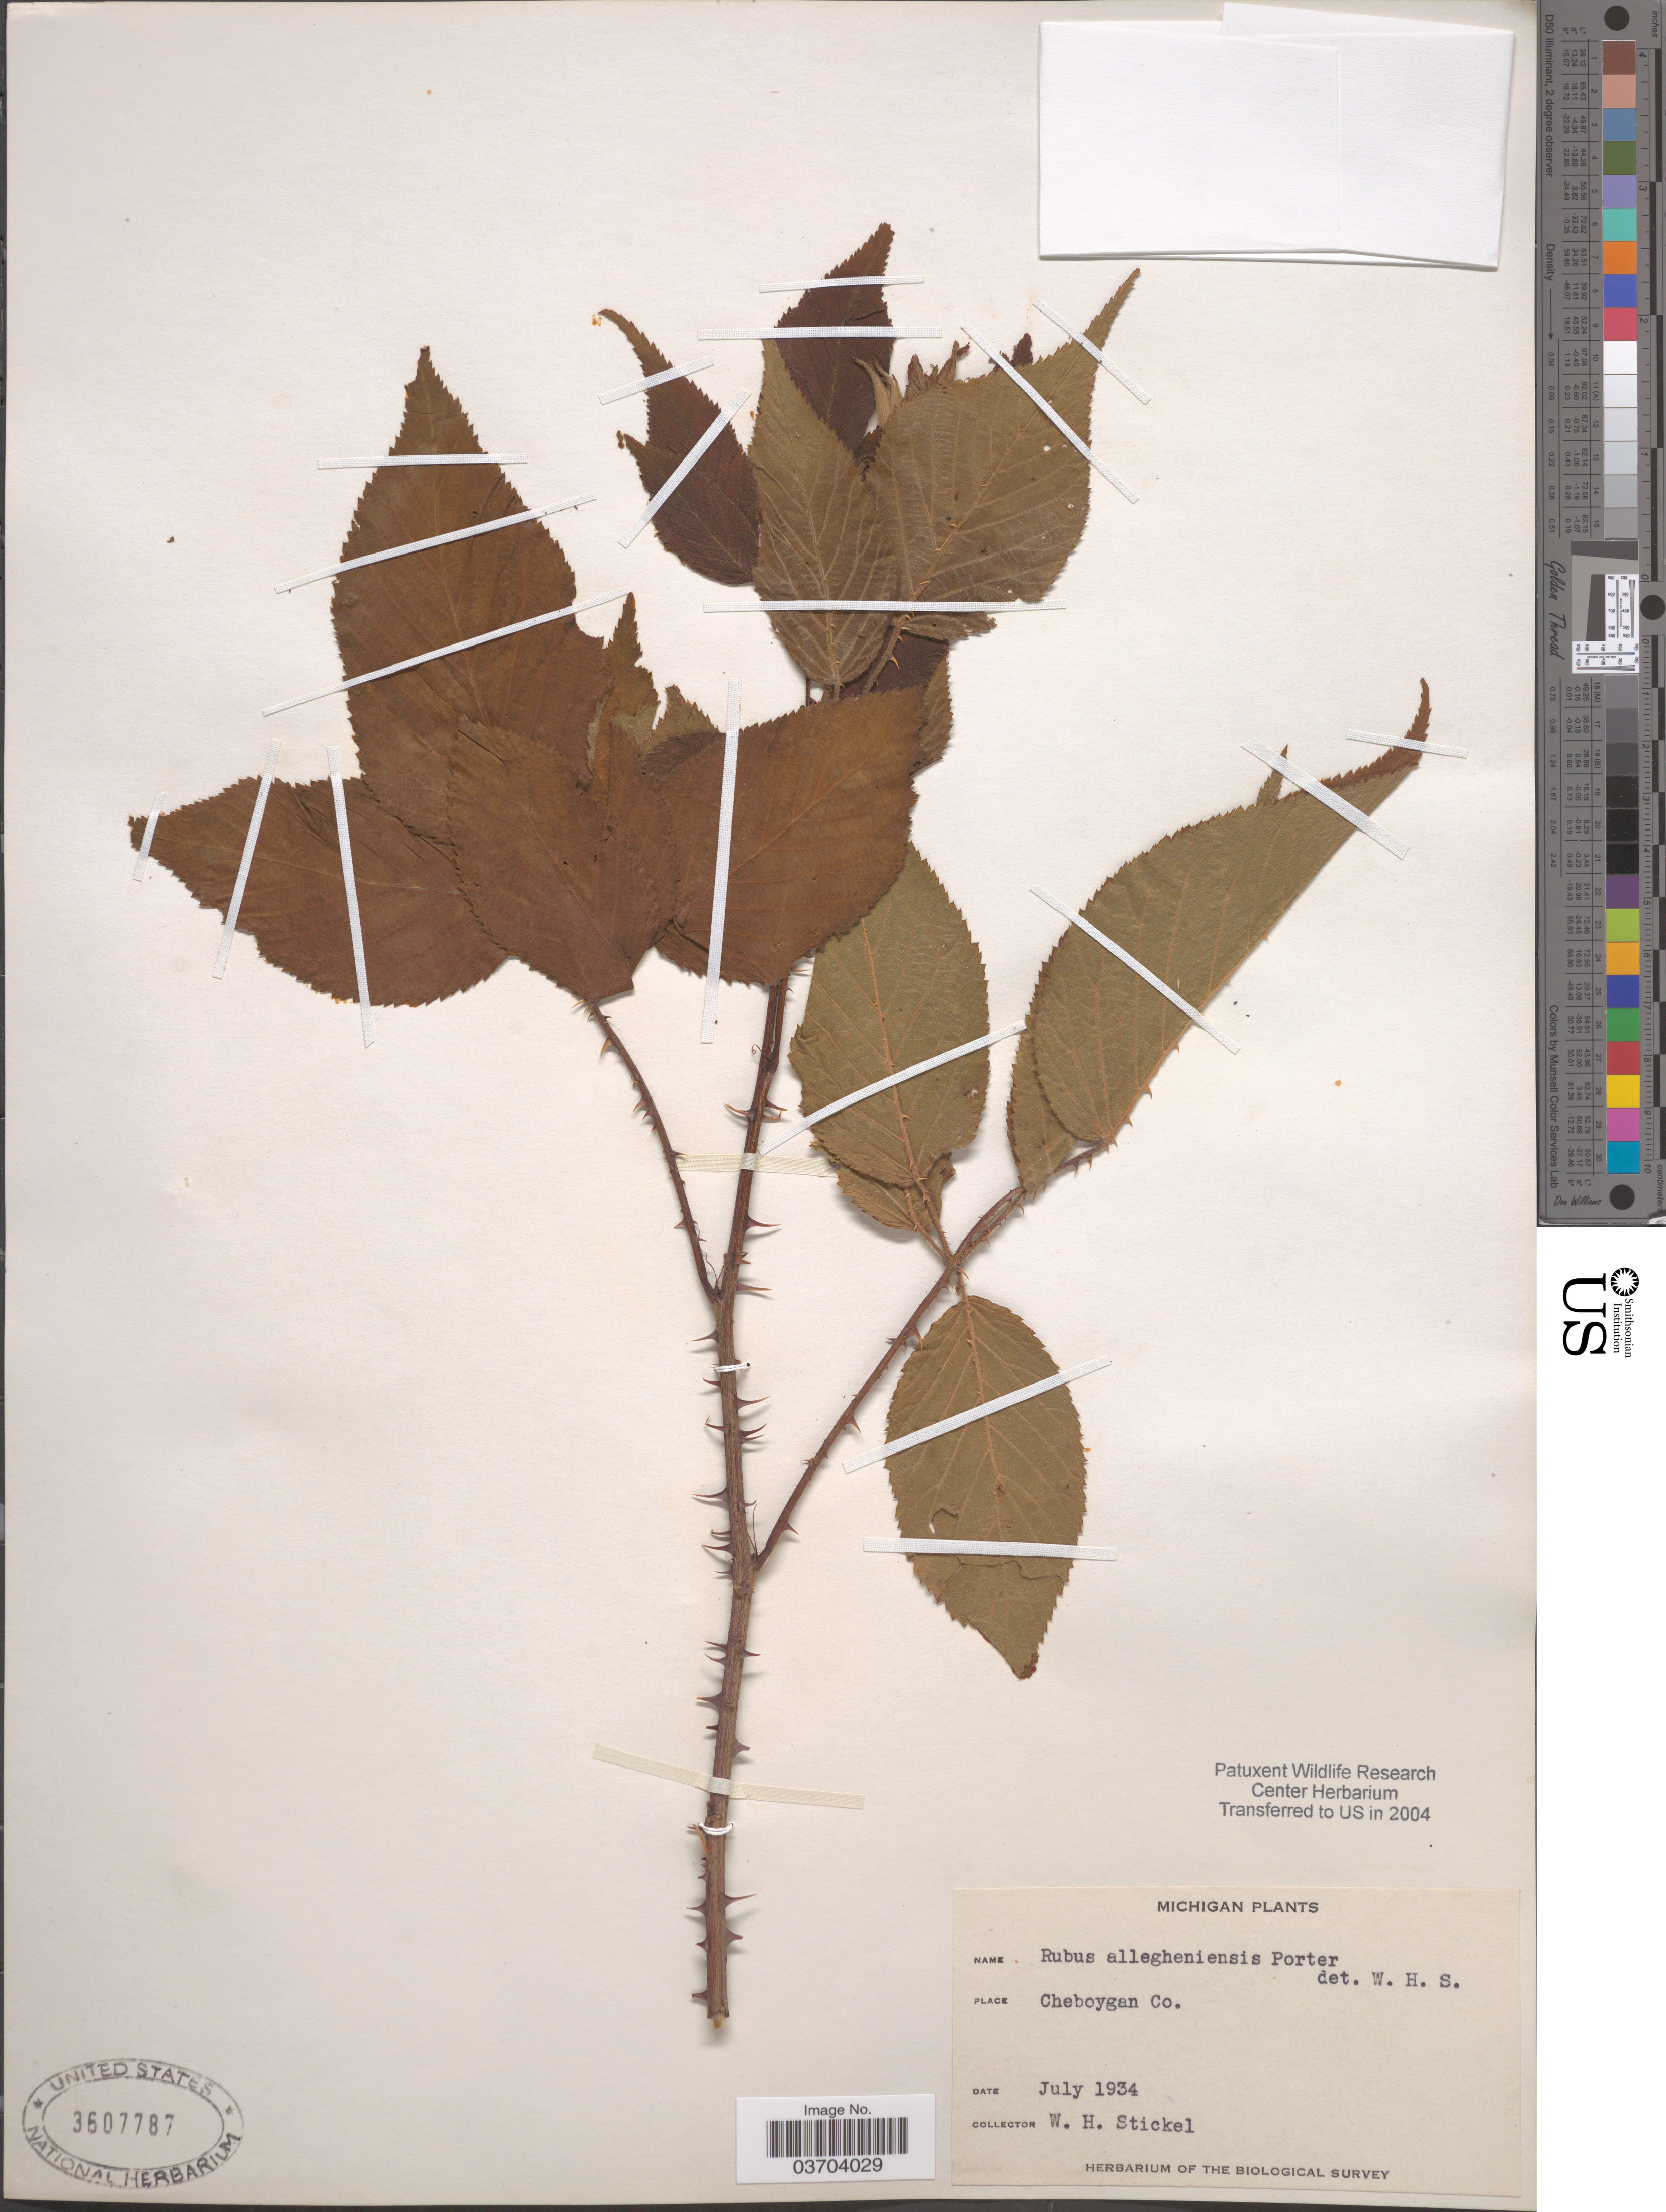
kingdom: Plantae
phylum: Tracheophyta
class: Magnoliopsida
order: Rosales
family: Rosaceae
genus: Rubus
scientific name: Rubus allegheniensis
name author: Porter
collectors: W. Stickel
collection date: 1934-07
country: United States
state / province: Michigan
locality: Cheboygan Co.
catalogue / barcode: US 3607787